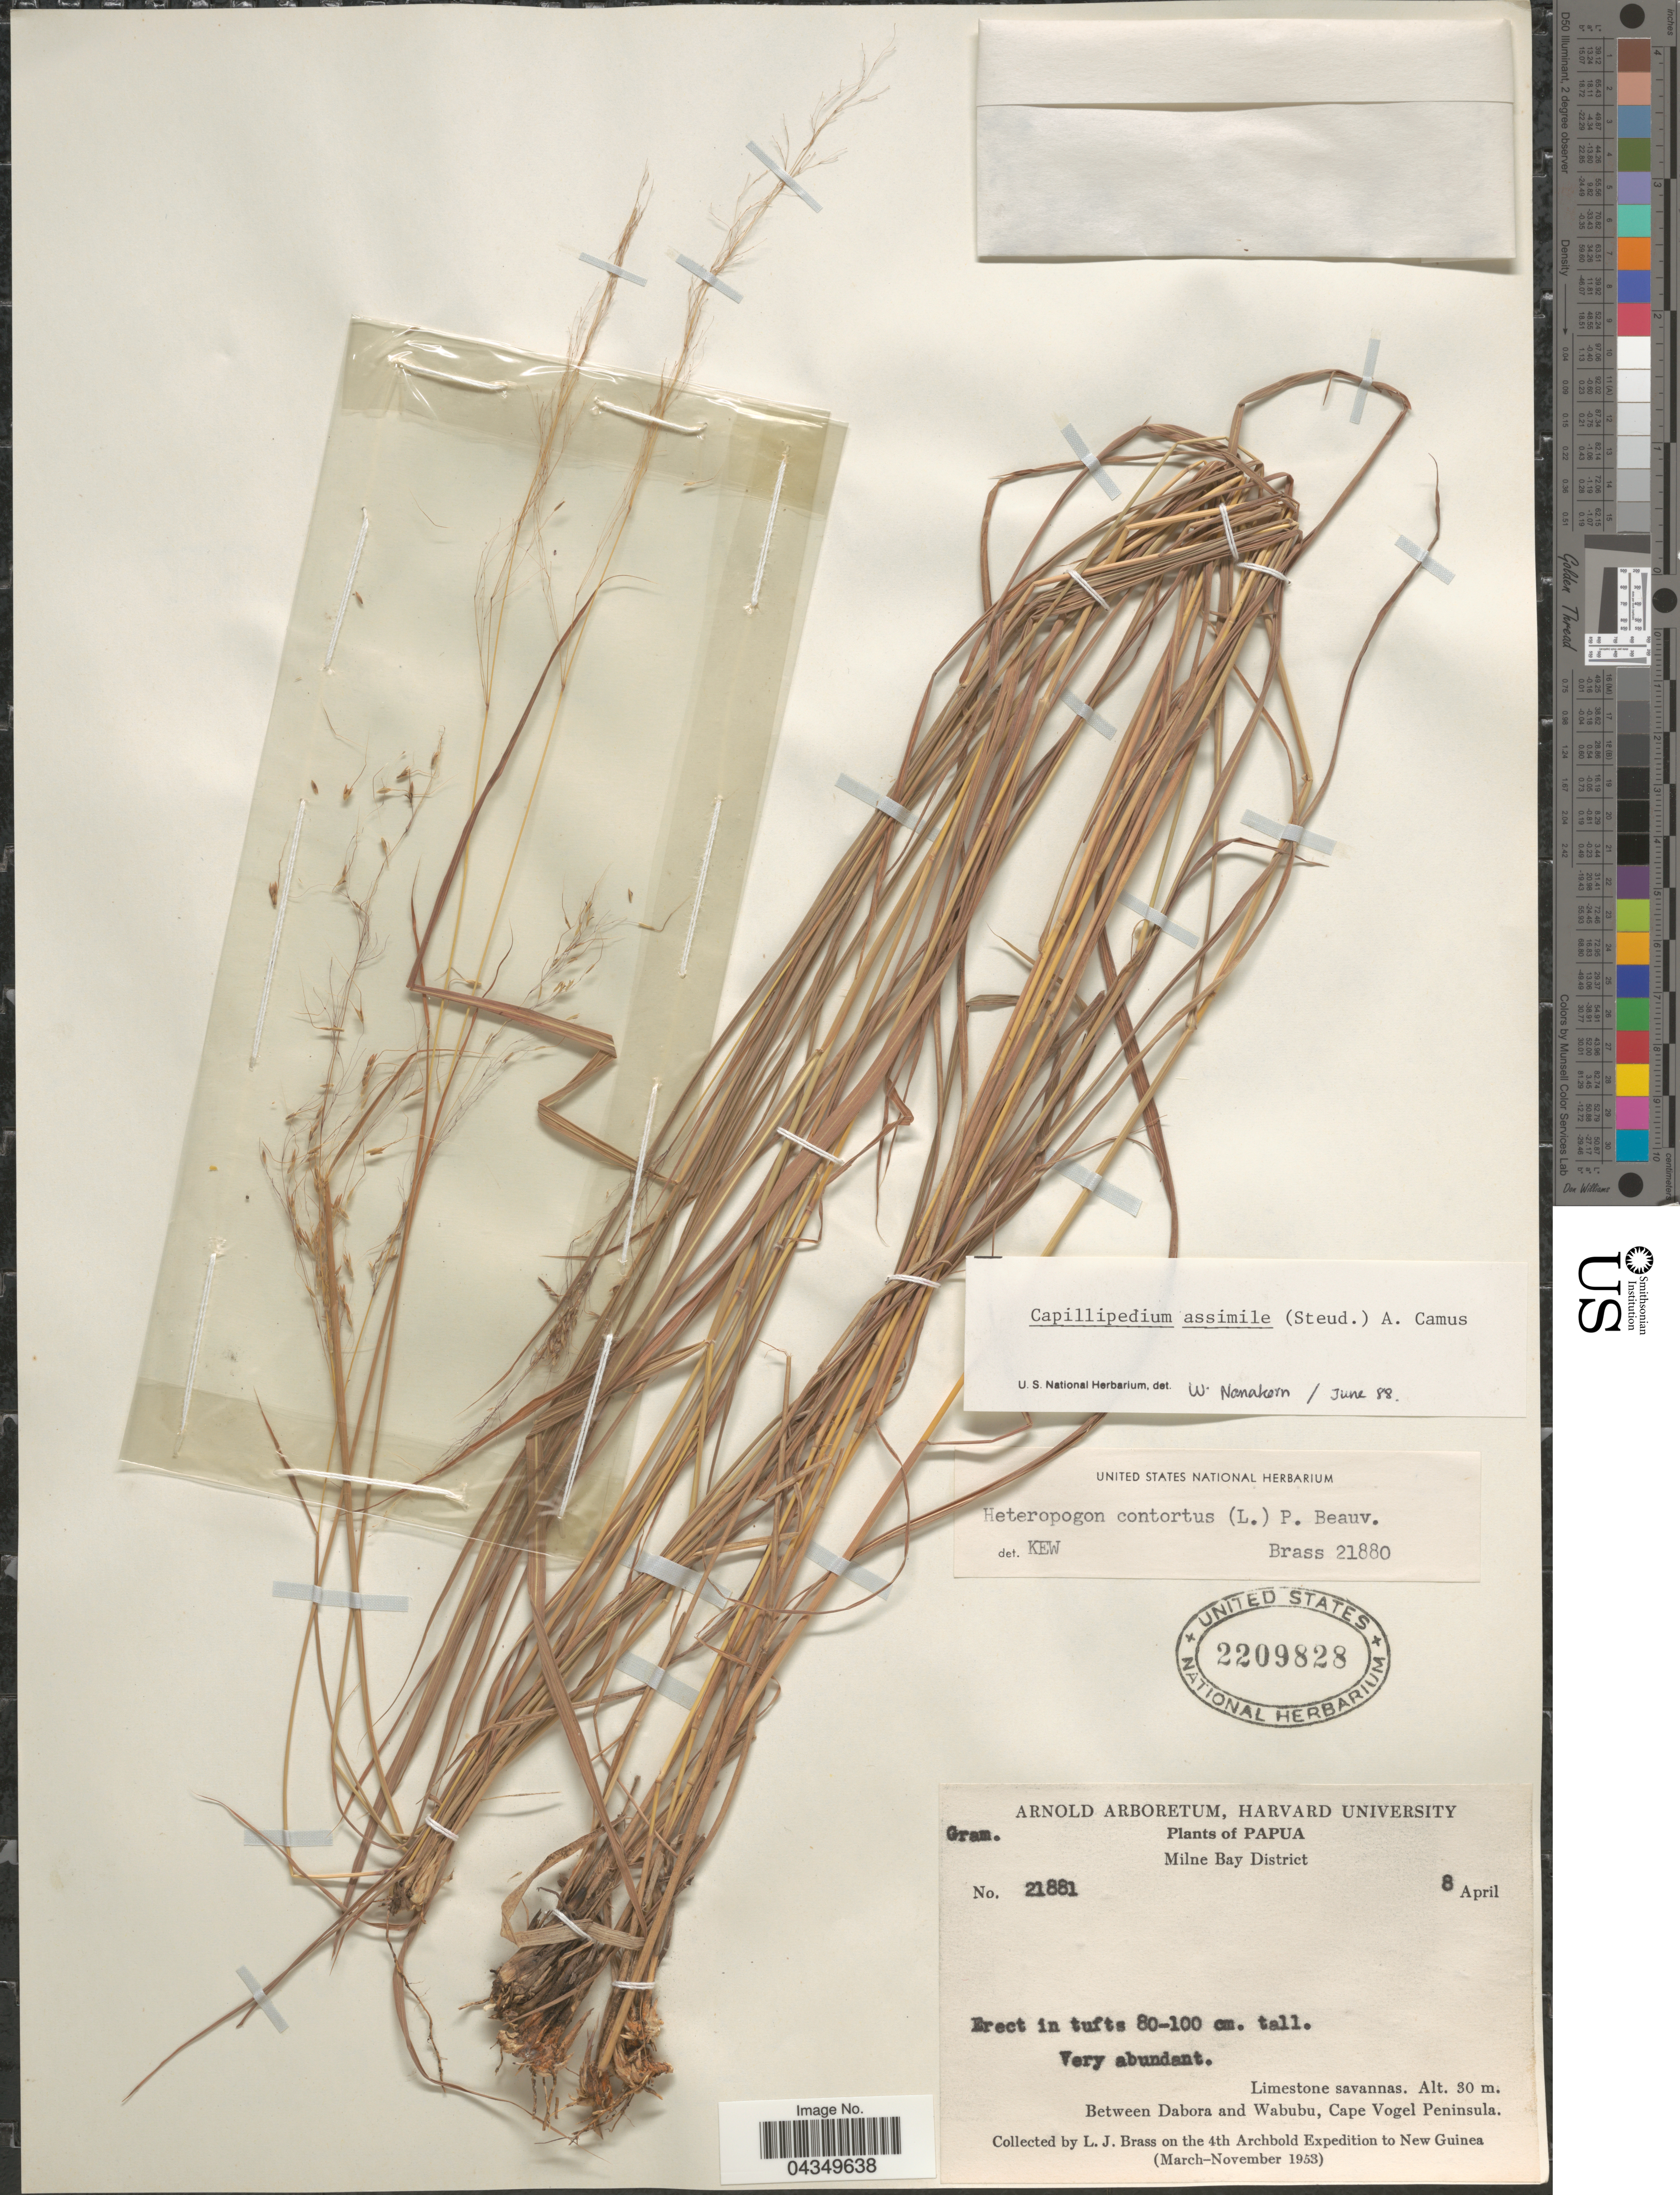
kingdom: Plantae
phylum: Tracheophyta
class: Liliopsida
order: Poales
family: Poaceae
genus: Capillipedium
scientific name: Capillipedium assimile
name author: (Steud.) A. Camus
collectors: L. J. Brass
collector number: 21881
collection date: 1953-04-08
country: Papua New Guinea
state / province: Milne Bay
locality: Papua. Milne Bay District. Limestone savannas. Between Dabora and Wabubu, Cape Vogel Peninsula. The 4th Archbold Expedition to New Guinea (March-November 1953).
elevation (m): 30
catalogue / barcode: US 2209828